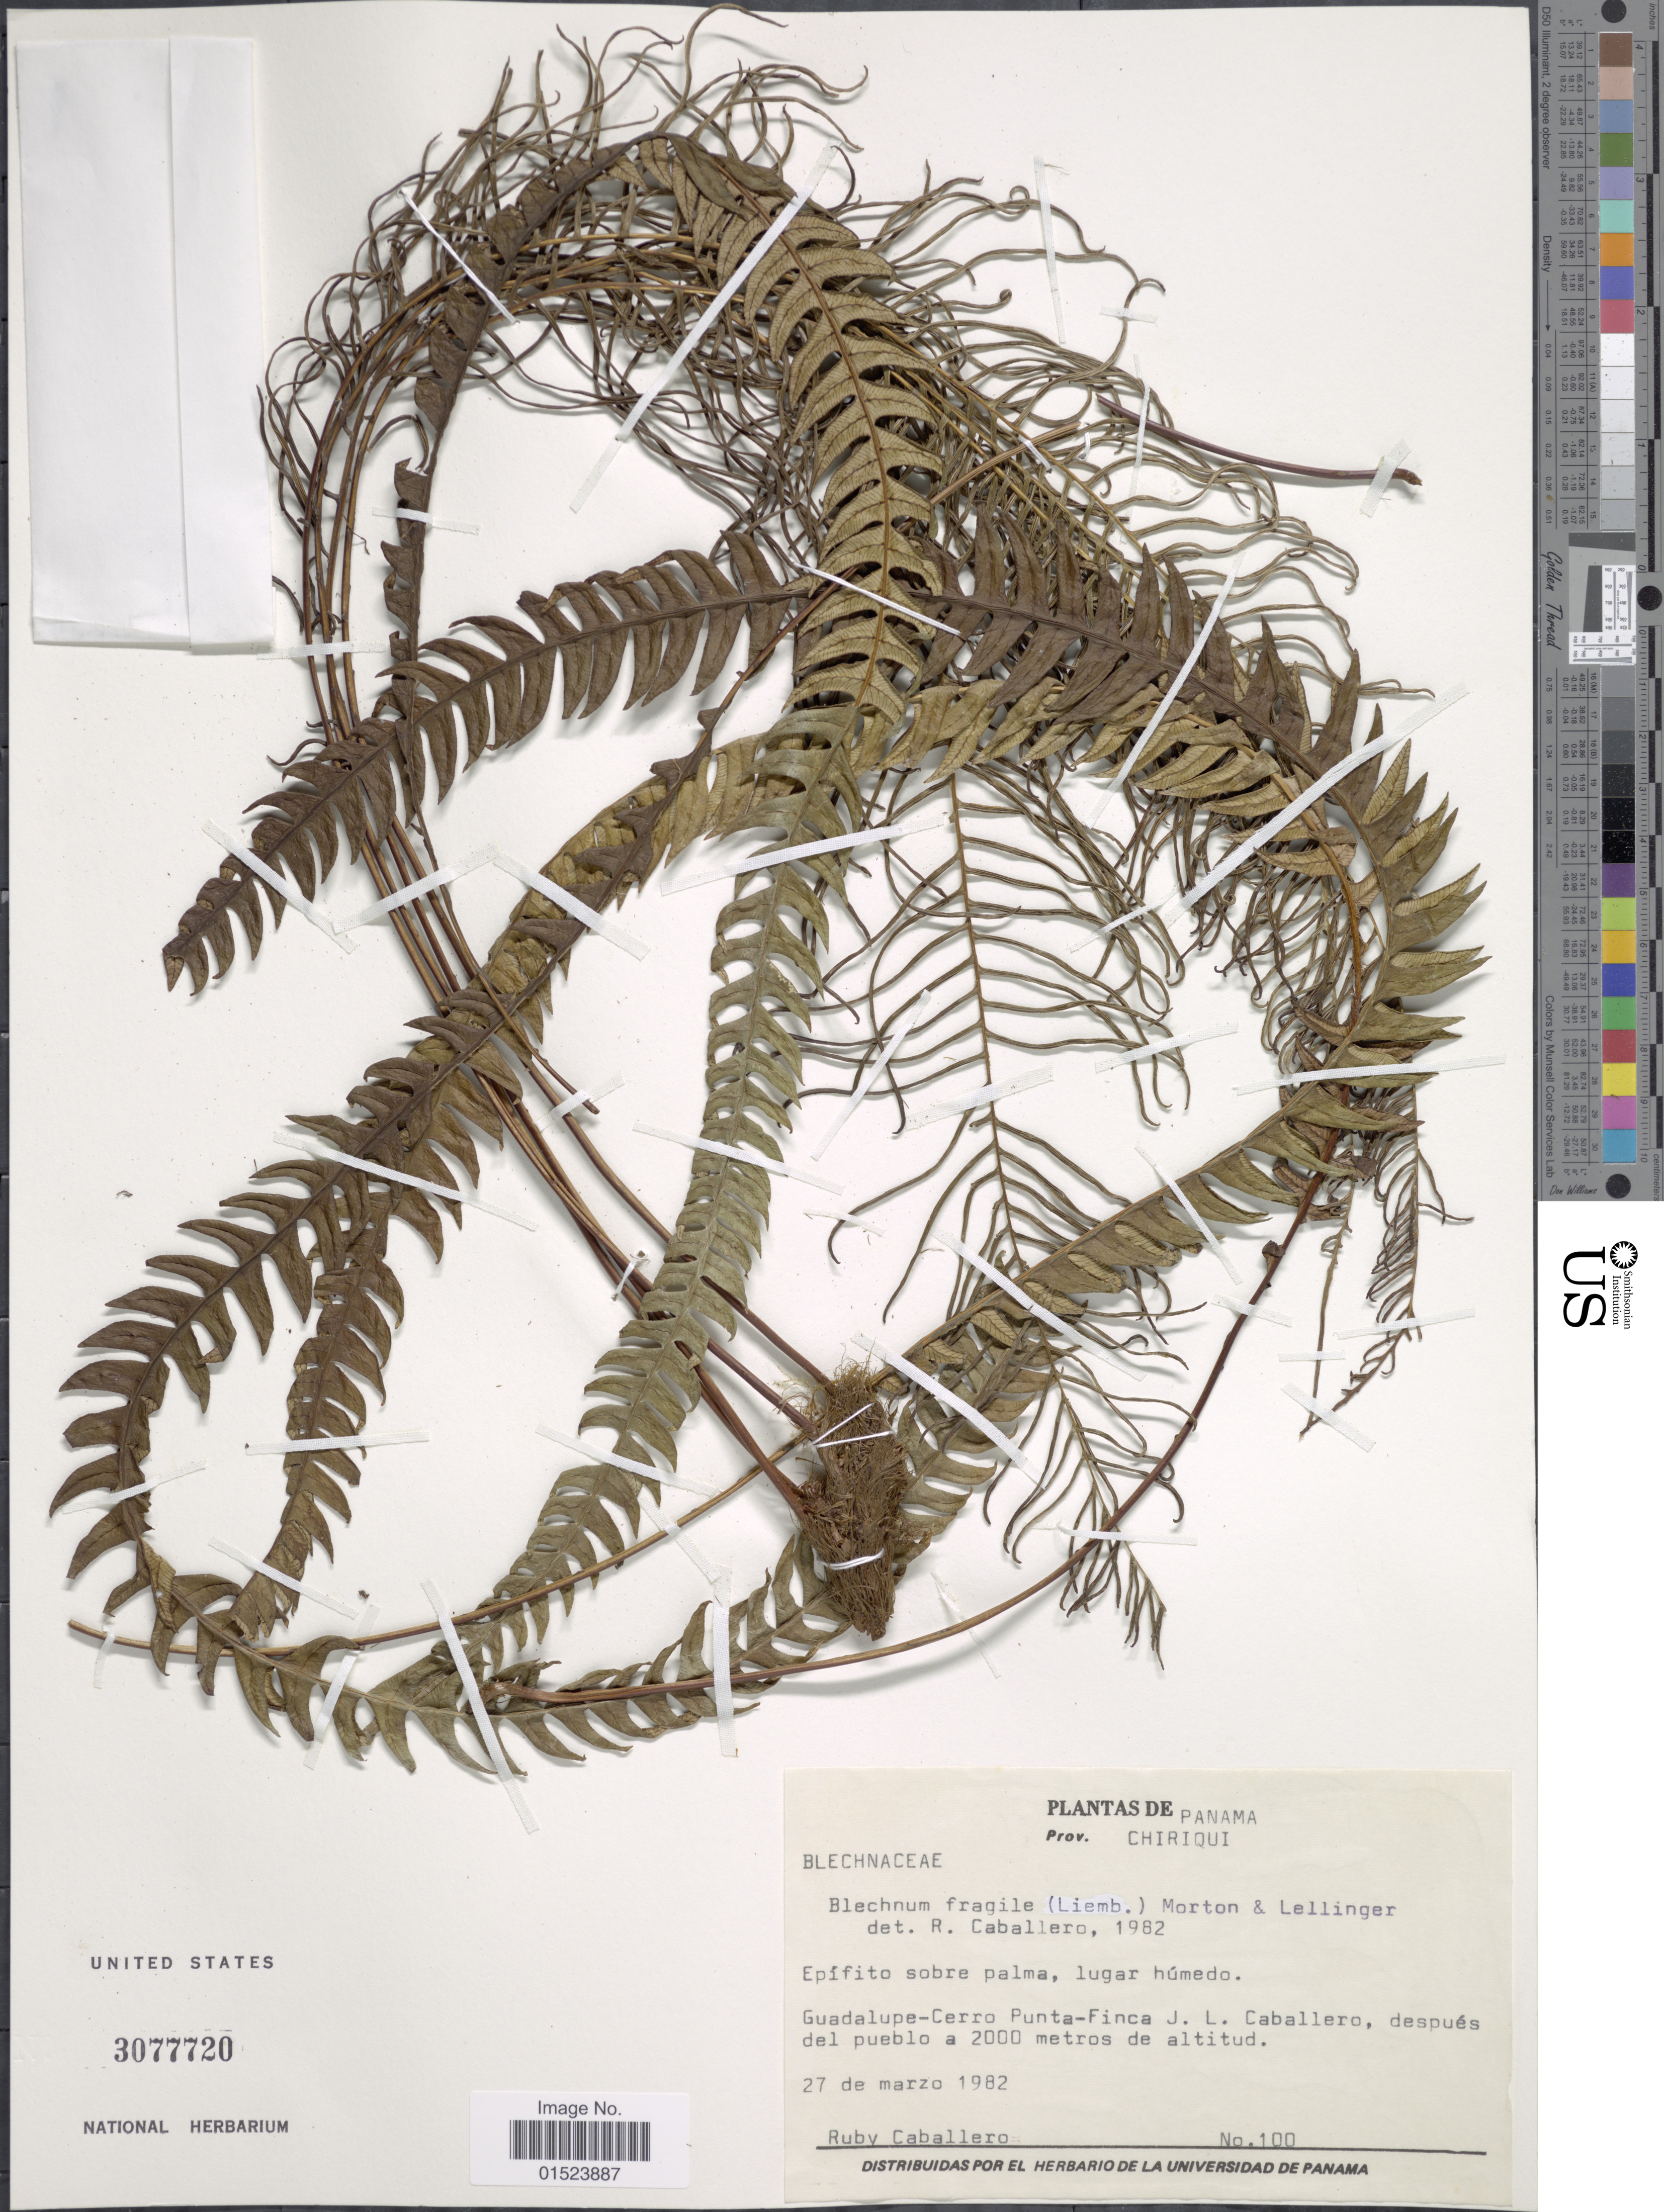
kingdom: Plantae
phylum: Tracheophyta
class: Polypodiopsida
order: Polypodiales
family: Blechnaceae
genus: Blechnum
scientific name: Blechnum fragile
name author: (Liebm.) C.V. Morton & Lellinger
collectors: R. Caballero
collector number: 100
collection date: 1982-03-27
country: Panama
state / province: Chiriqui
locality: Guadalupe-Cerro Punta-Finca J. L. Caballero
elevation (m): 2000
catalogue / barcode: US 3077720